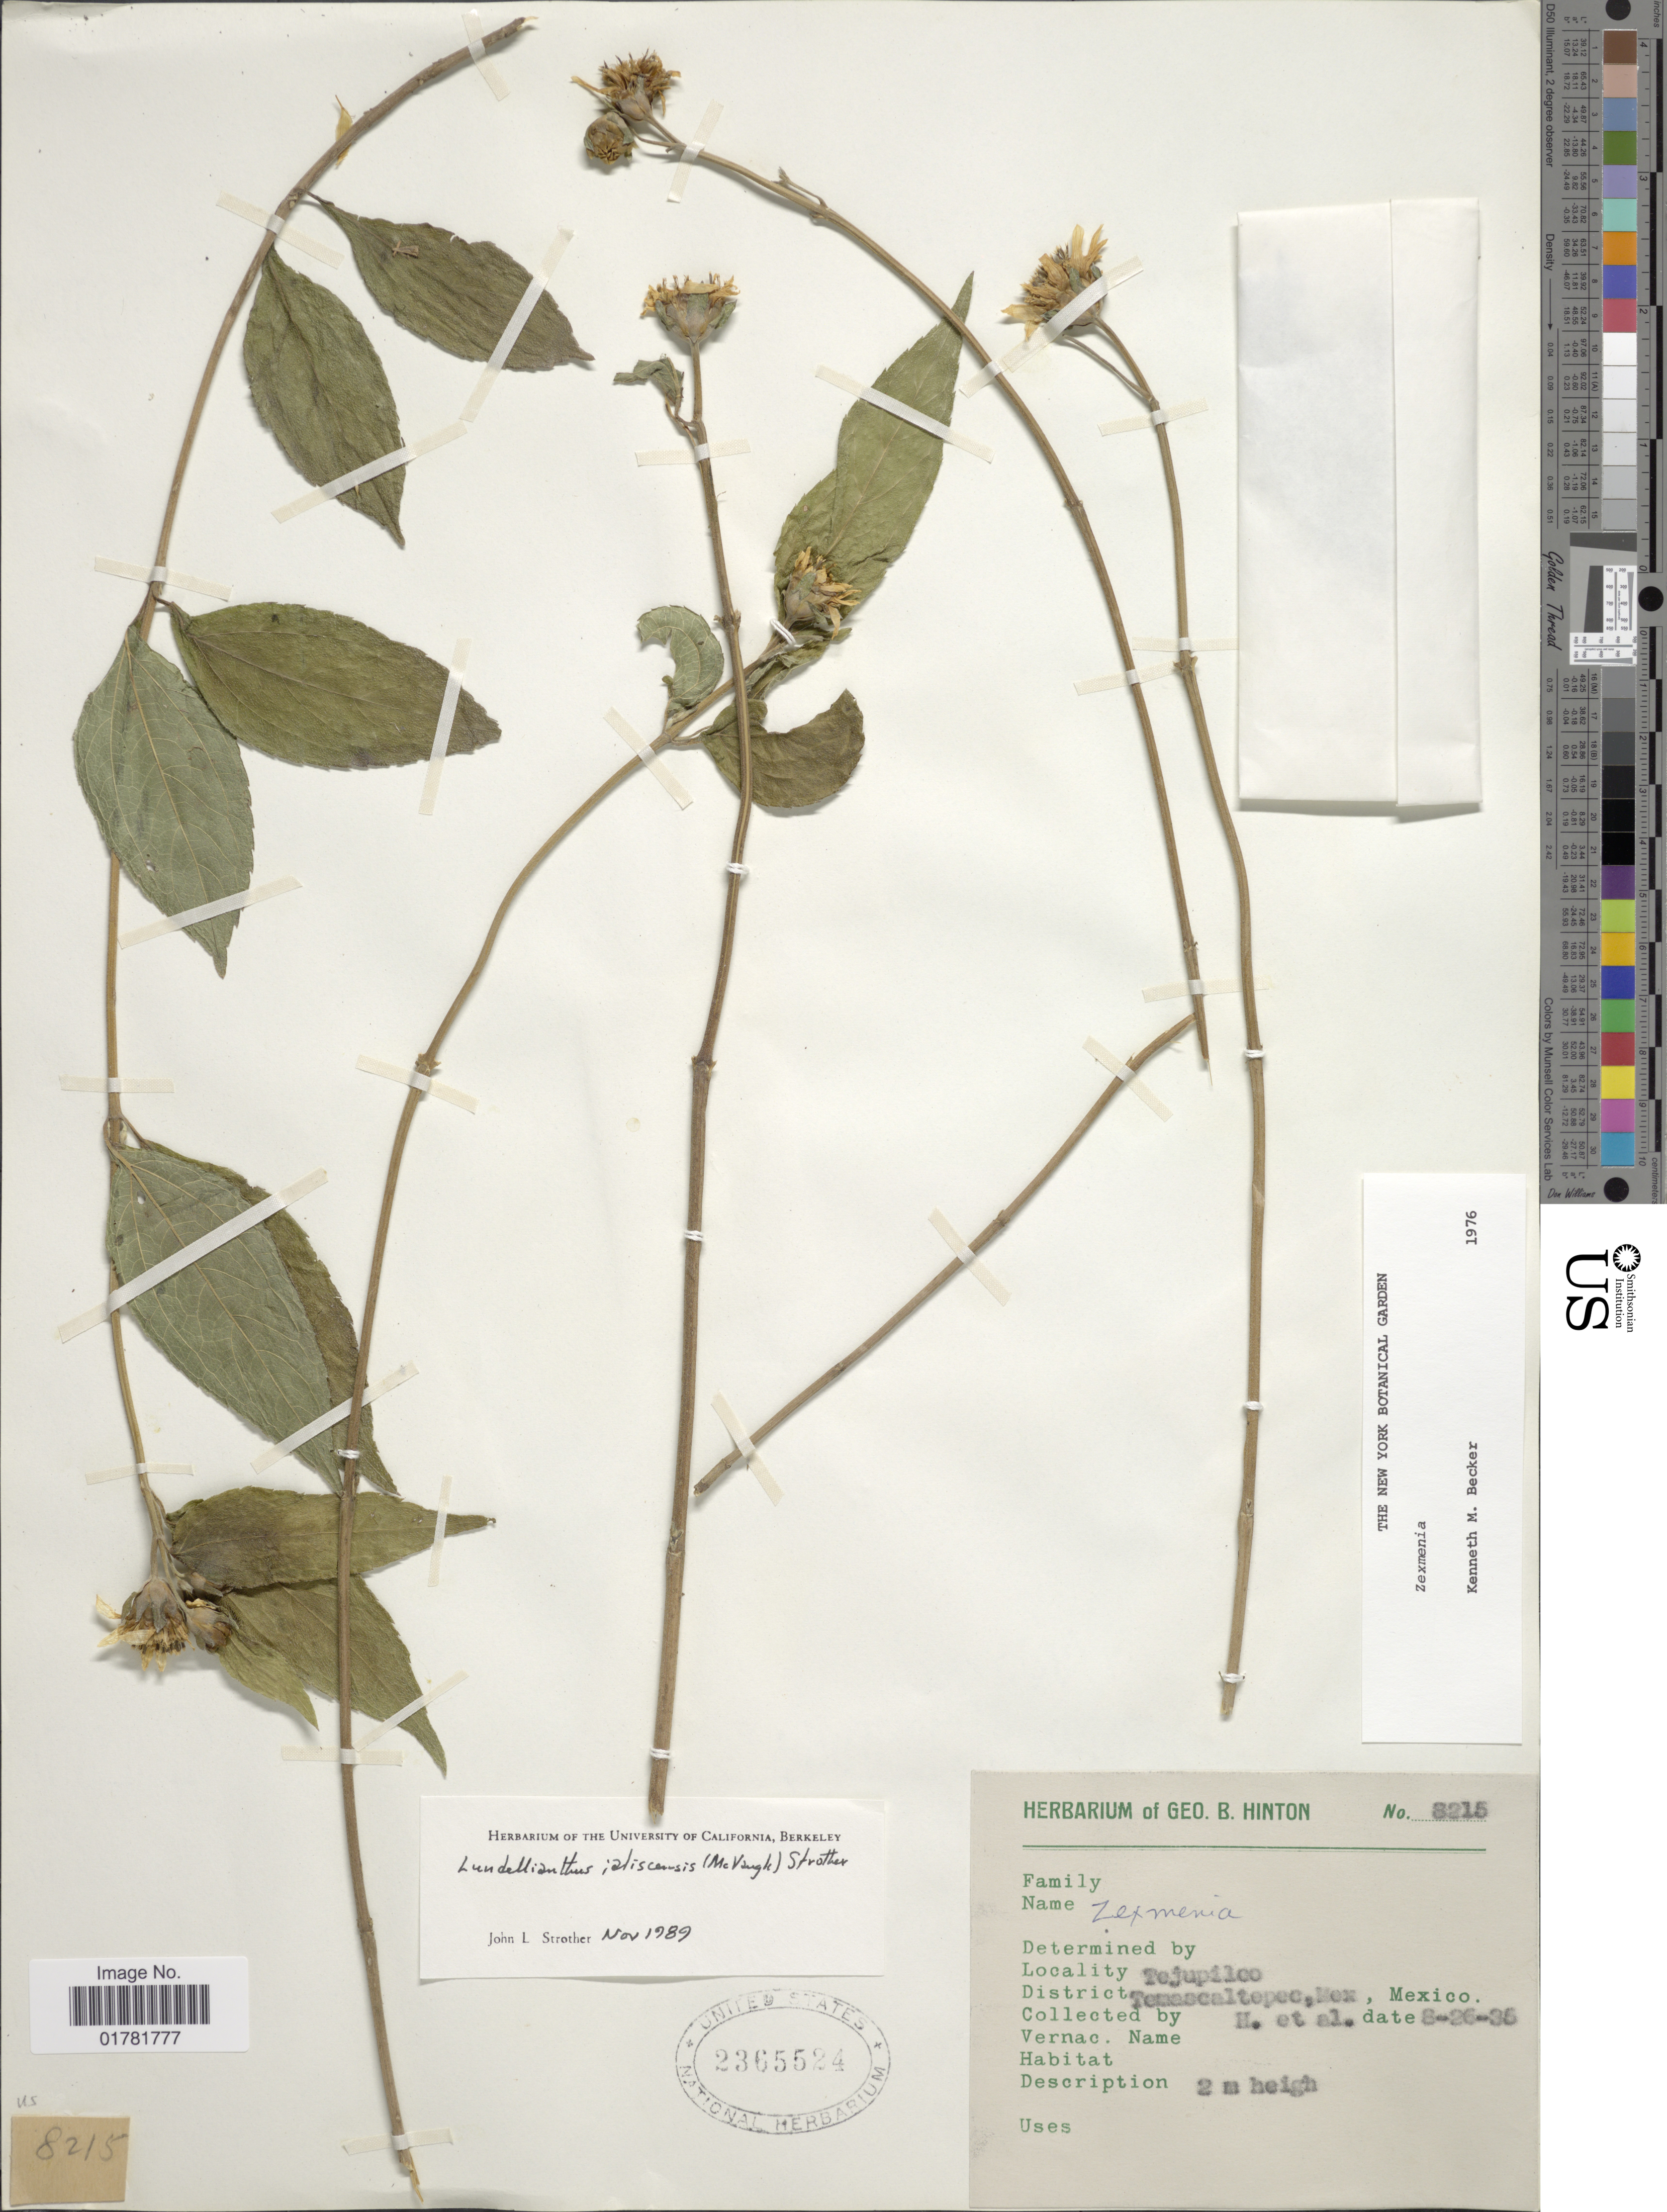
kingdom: Plantae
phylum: Tracheophyta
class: Magnoliopsida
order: Asterales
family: Asteraceae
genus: Lundellianthus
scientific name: Lundellianthus jalisensis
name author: (McVaugh) Strother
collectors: G. B. Hinton & et al.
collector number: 8215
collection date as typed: Transcribed d/m/y: 26/8/35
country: Mexico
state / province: México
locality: Tejupilco, District Temascaltepec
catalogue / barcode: US 2365524